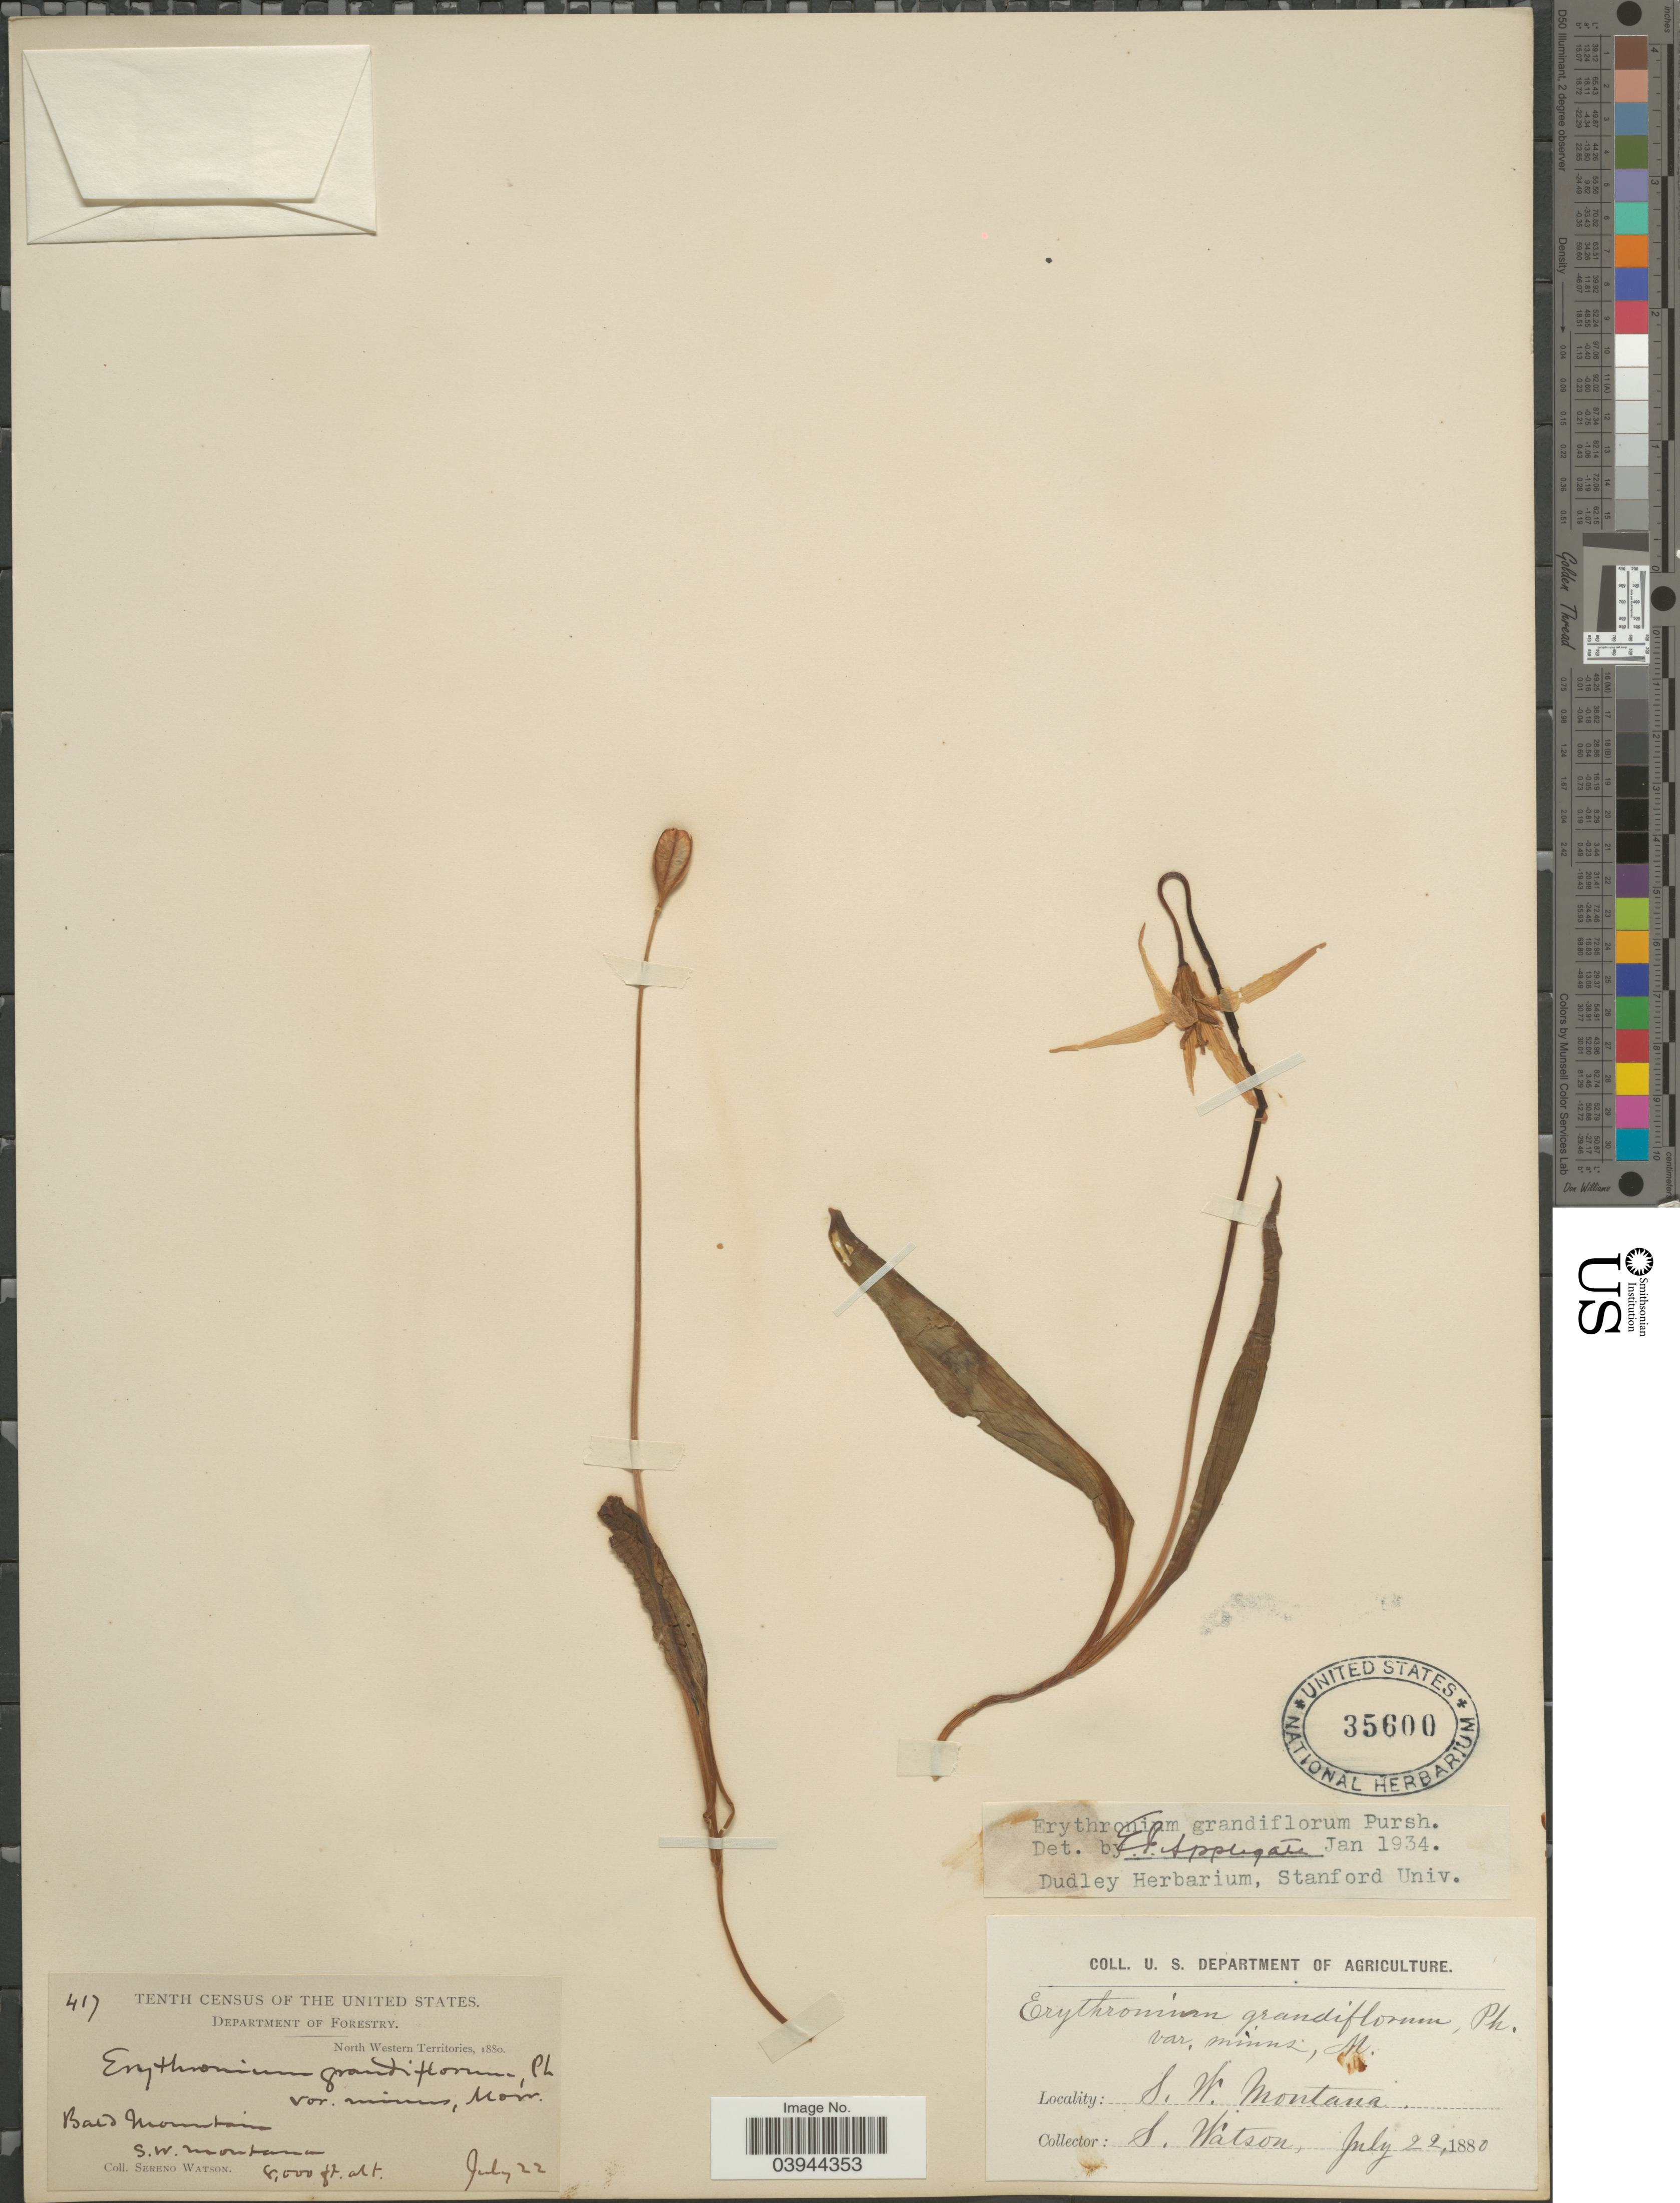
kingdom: Plantae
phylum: Tracheophyta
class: Liliopsida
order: Liliales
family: Liliaceae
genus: Erythronium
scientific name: Erythronium grandiflorum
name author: Pursh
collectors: S. Watson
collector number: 417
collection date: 1880-07-22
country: United States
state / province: Montana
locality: Bald Mountains. S.W. Montana. North Western Territories.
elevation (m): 2438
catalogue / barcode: US 35600